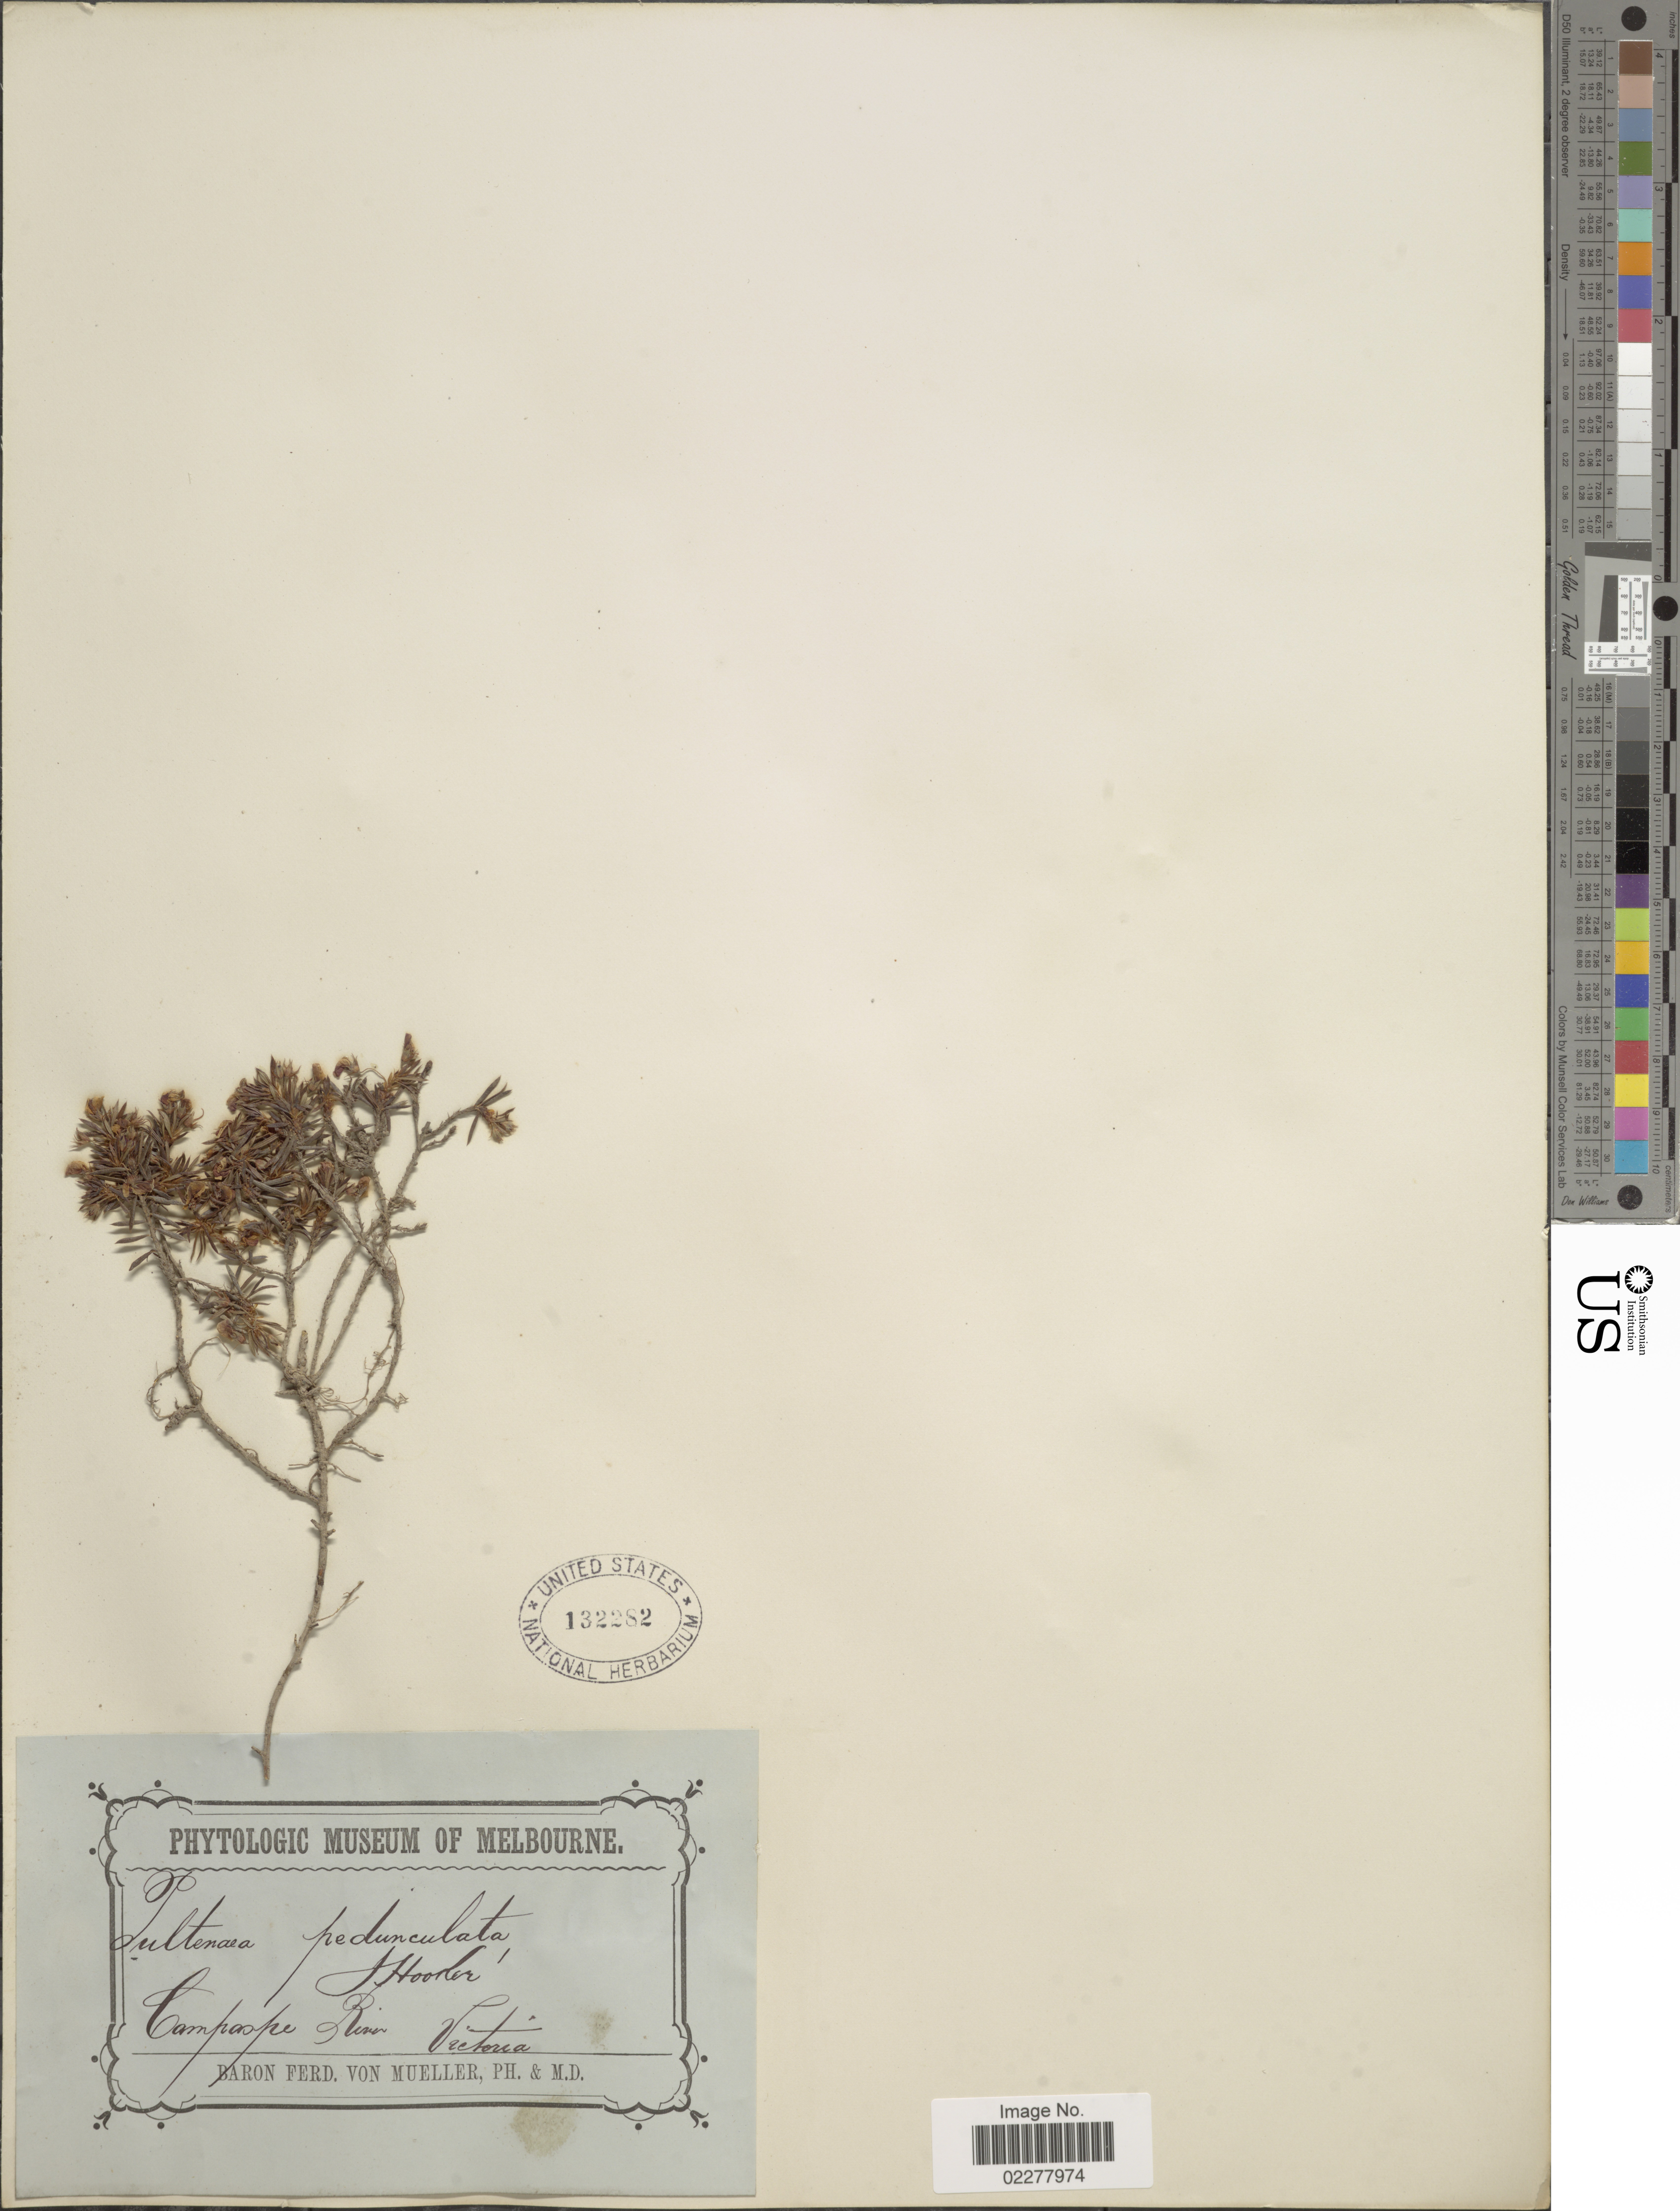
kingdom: Plantae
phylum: Tracheophyta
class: Magnoliopsida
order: Fabales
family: Fabaceae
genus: Pultenaea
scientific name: Pultenaea pedunculata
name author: Hook.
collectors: F. von Mueller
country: Australia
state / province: Victoria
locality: Campaspe River, Victoria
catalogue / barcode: US 132282